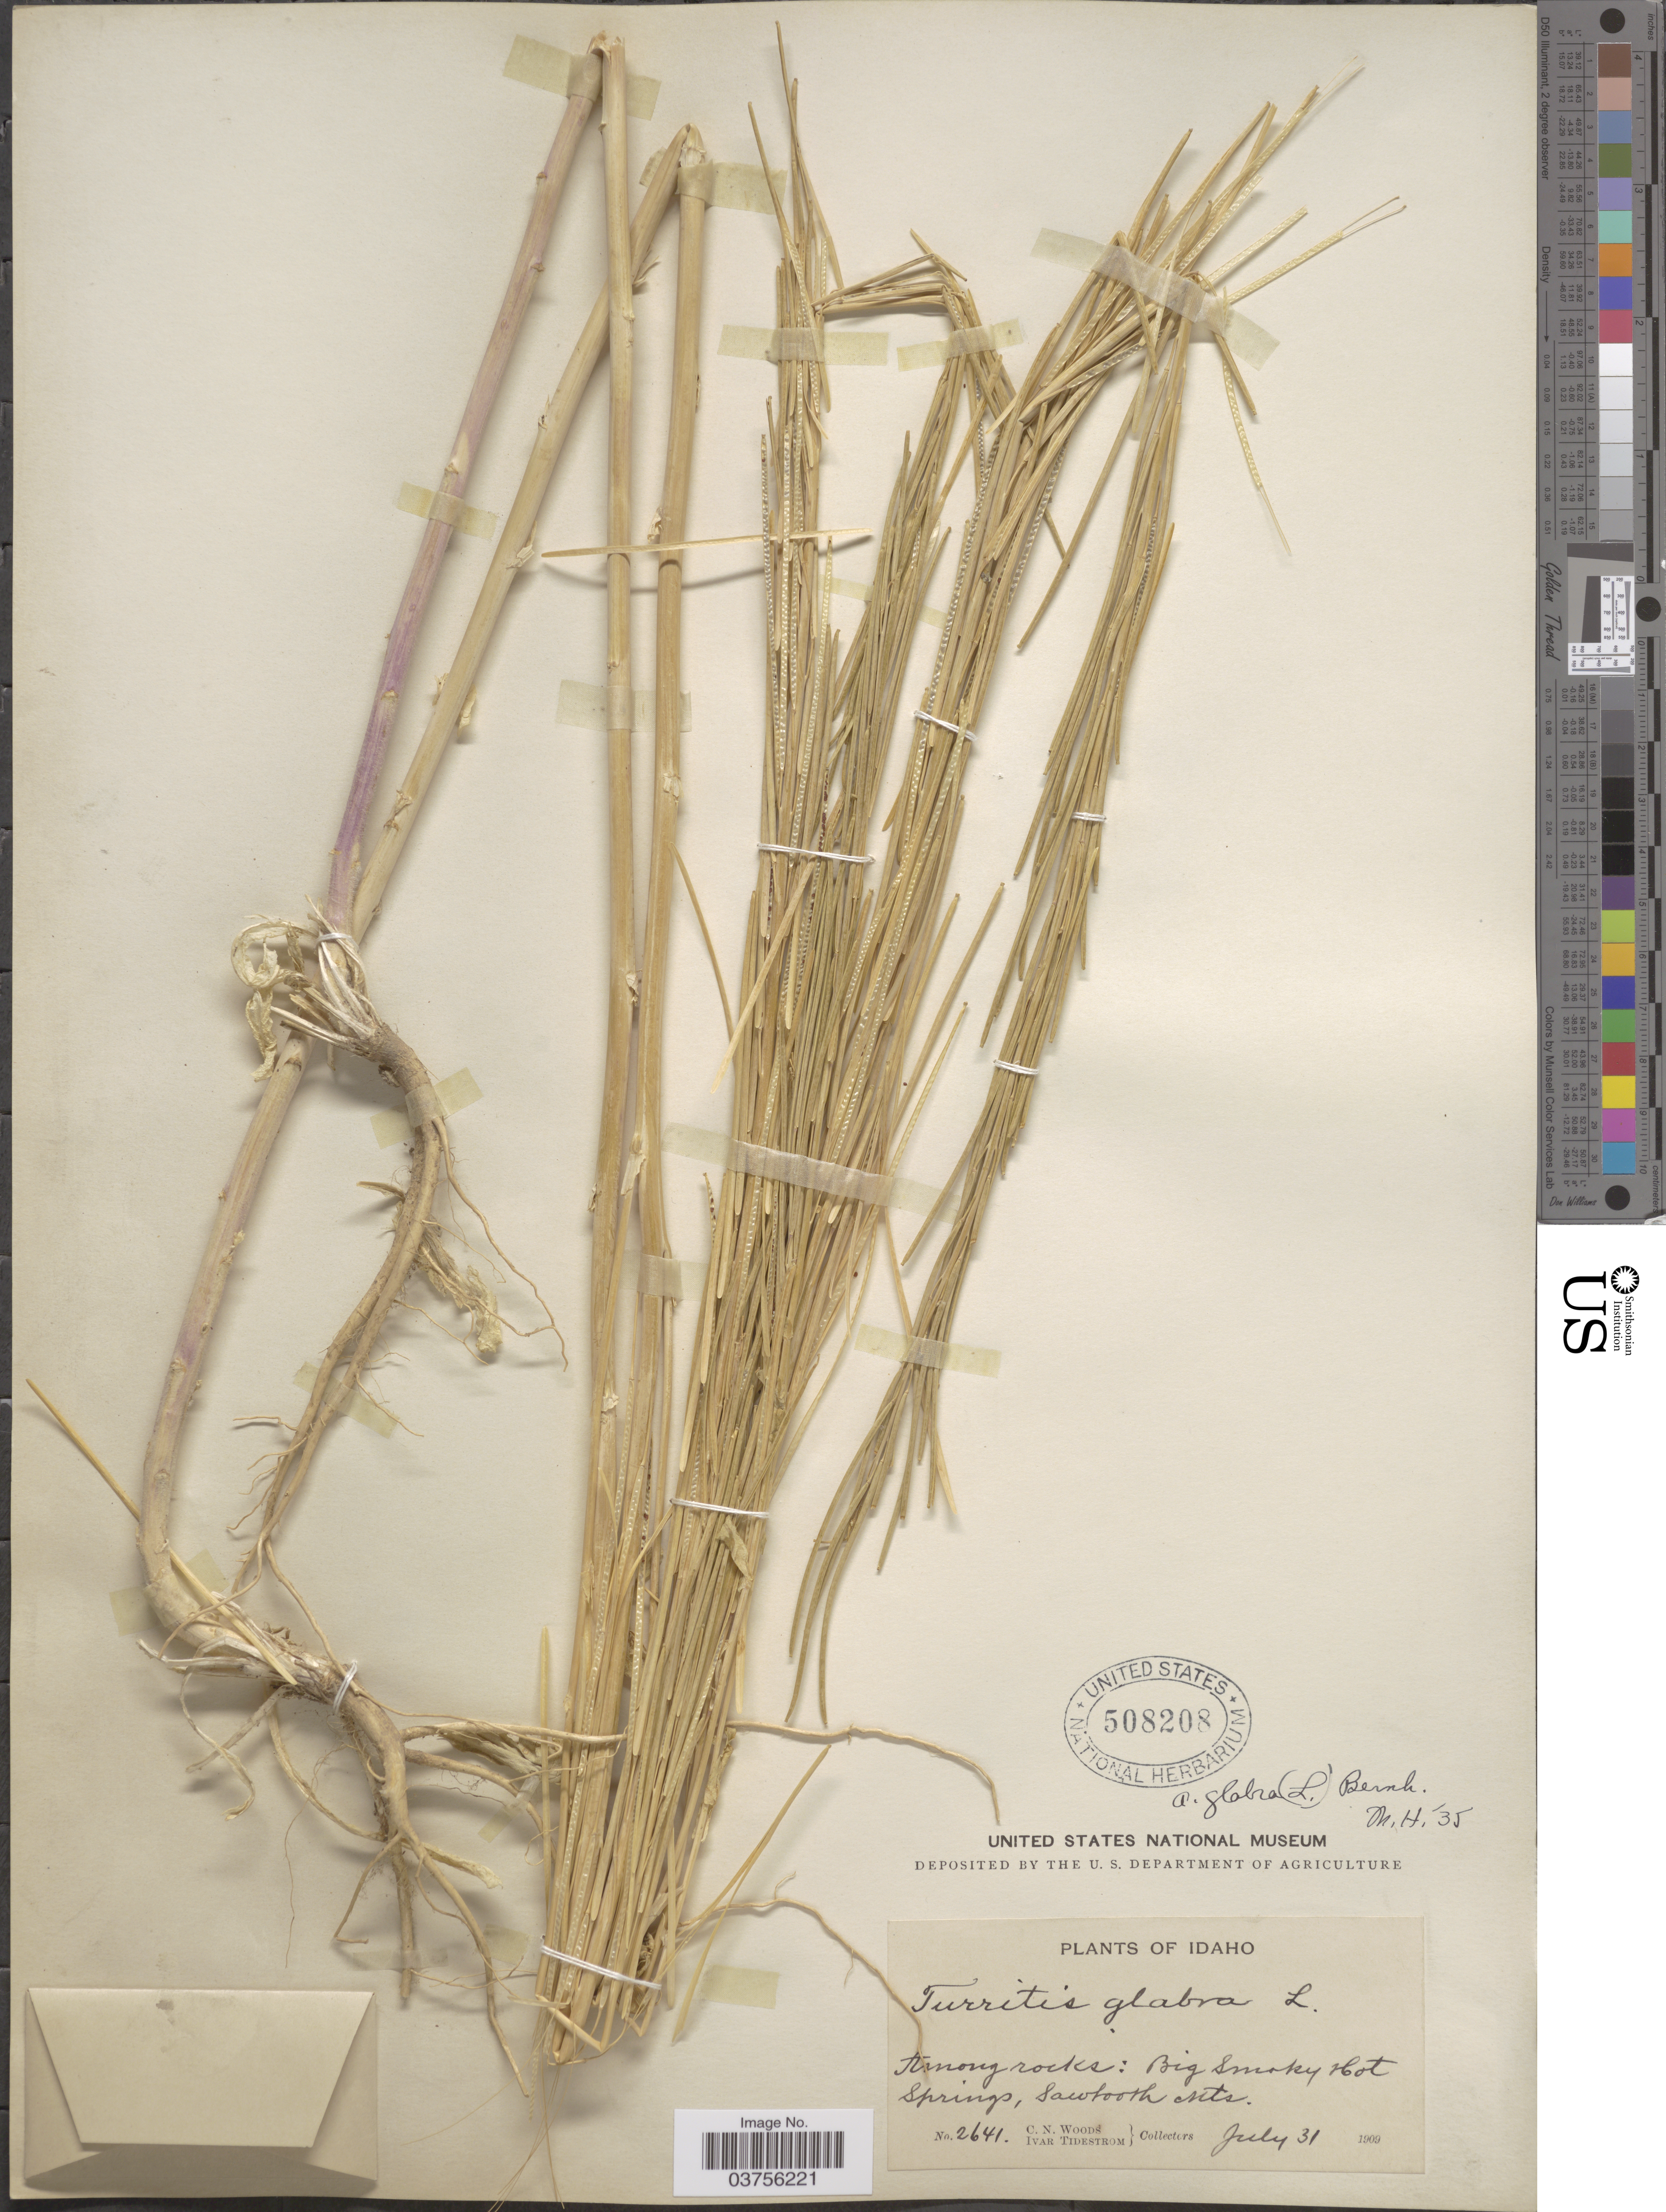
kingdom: Plantae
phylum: Tracheophyta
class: Magnoliopsida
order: Brassicales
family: Brassicaceae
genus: Turritis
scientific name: Turritis glabra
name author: L.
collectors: C. Woods & I. F. Tidestrom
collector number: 2641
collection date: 1909-07-31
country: United States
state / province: Idaho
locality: Big Smoky Hot Springs, Sawtooth Mts.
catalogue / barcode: US 508208